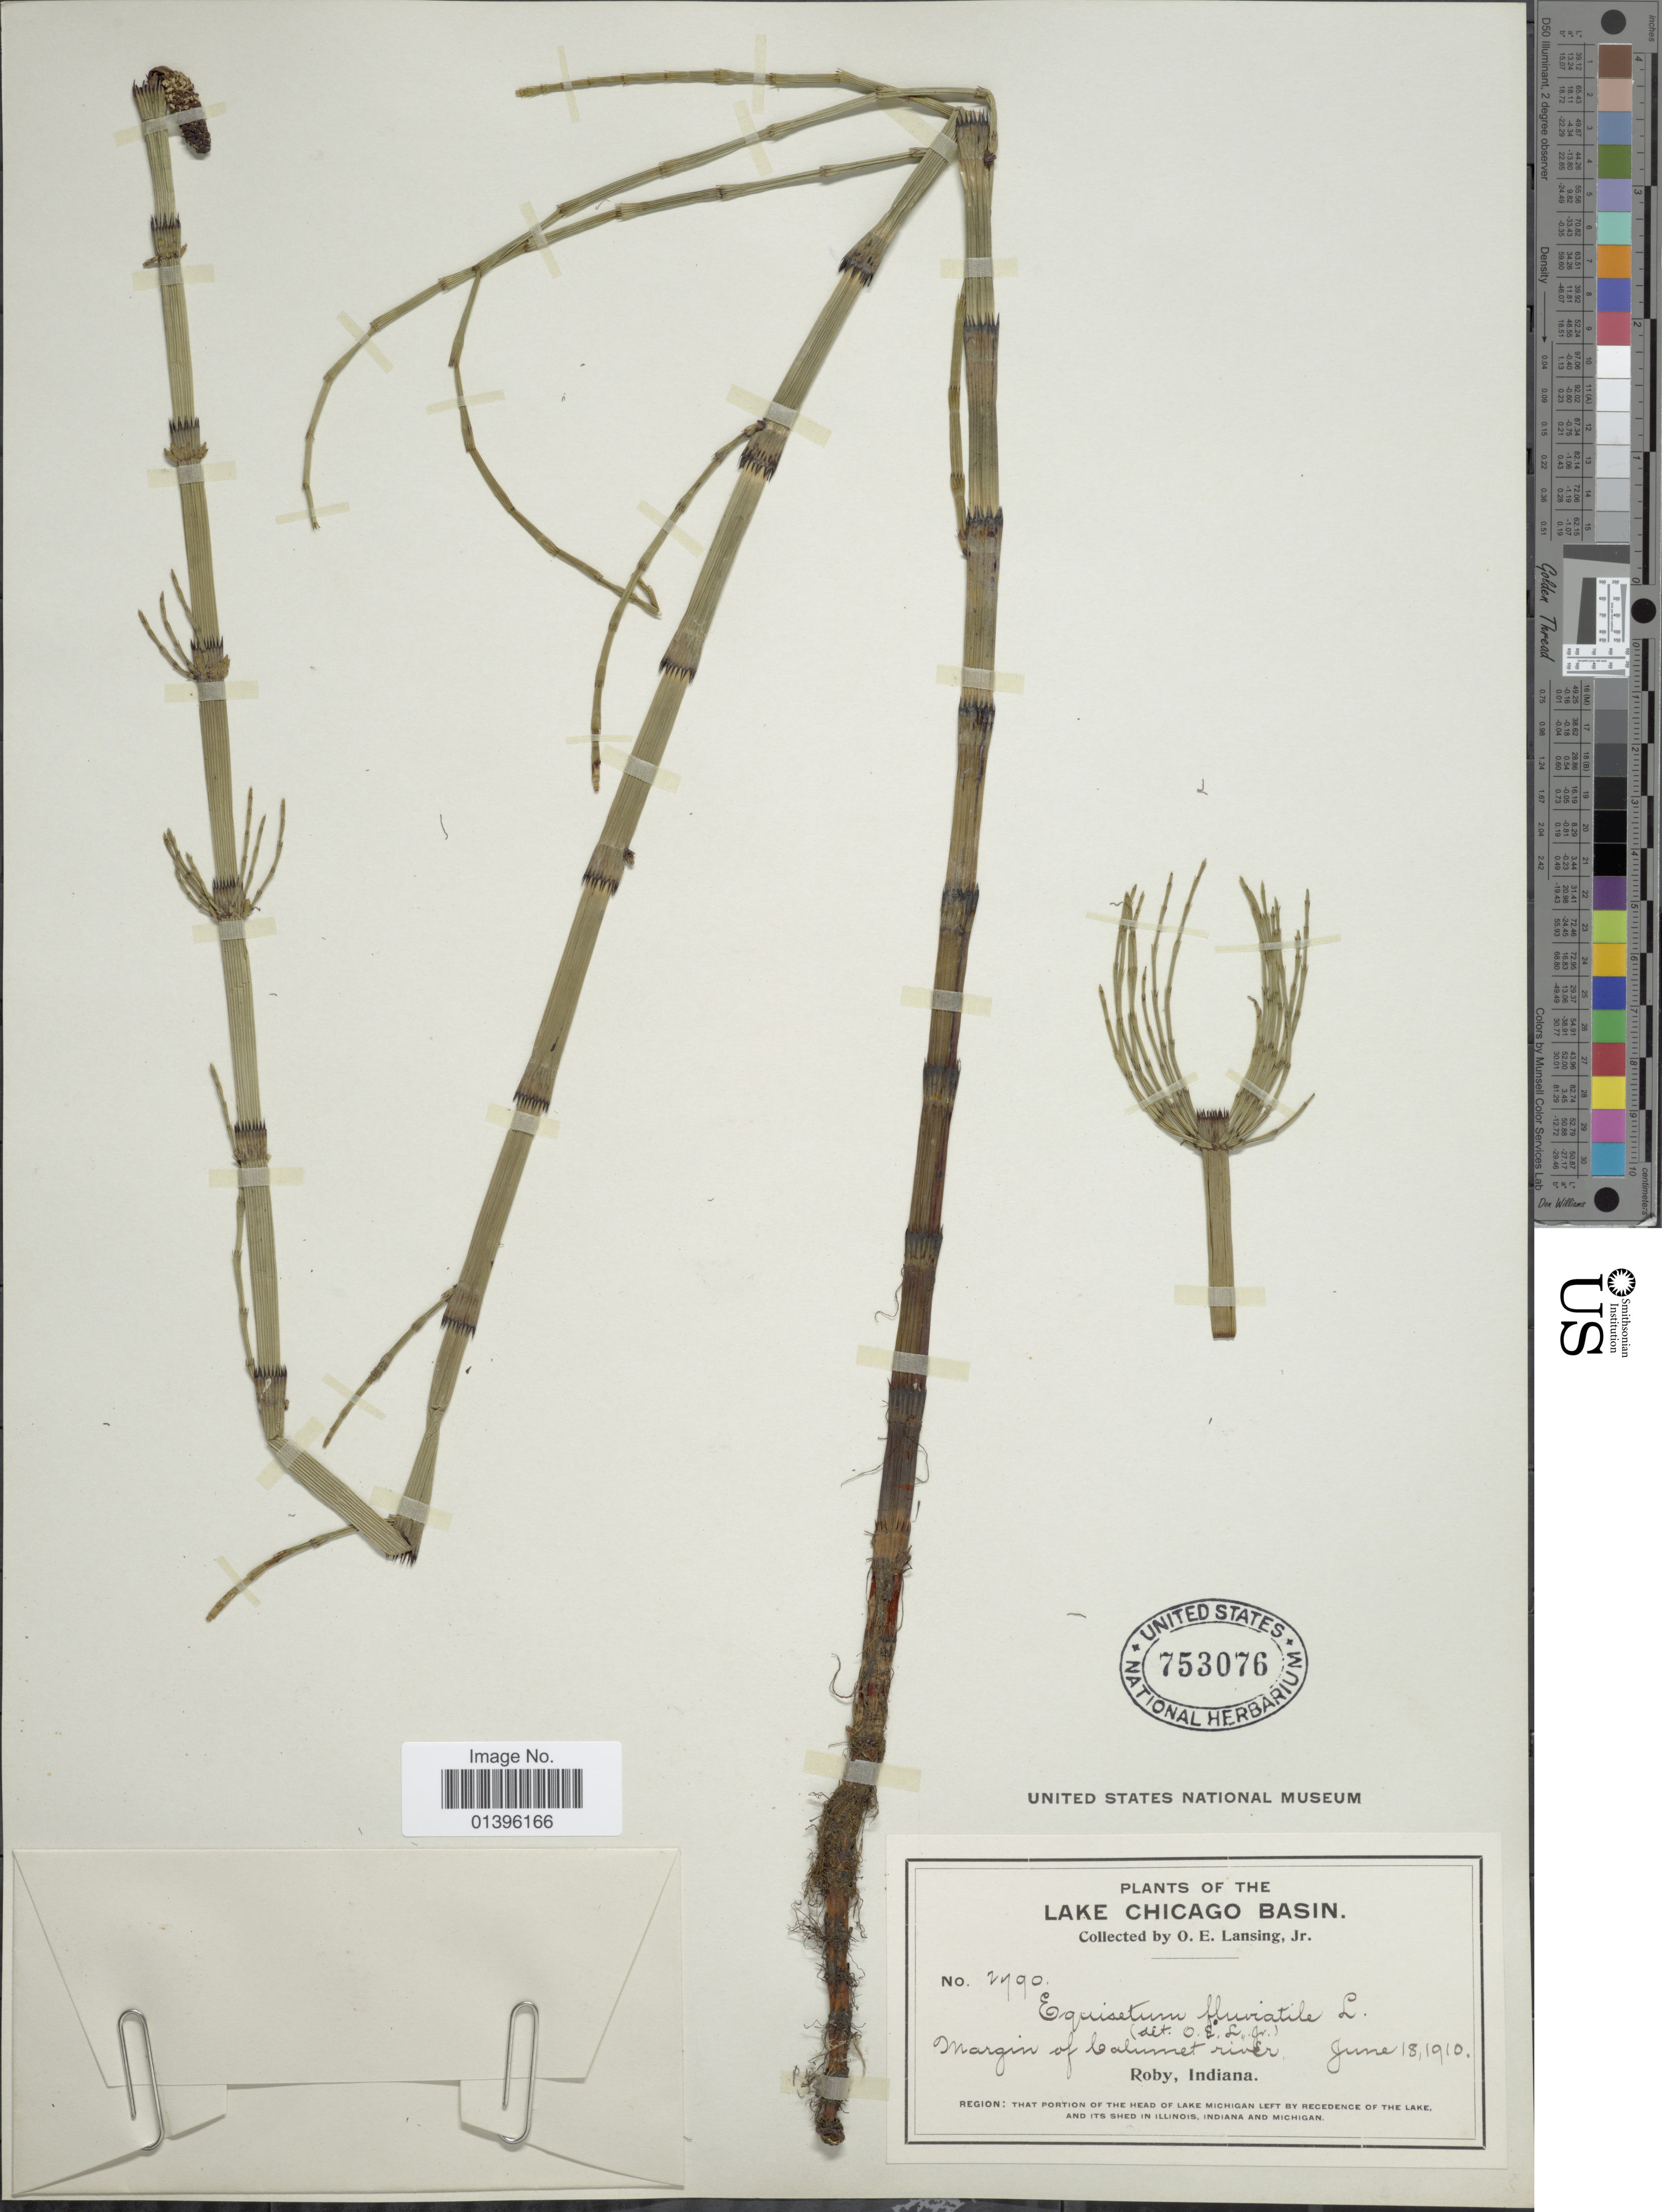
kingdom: Plantae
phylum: Tracheophyta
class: Polypodiopsida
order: Equisetales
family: Equisetaceae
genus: Equisetum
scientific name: Equisetum fluviatile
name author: L.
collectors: O. Lansing Jr.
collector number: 2790*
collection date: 1910-06-18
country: United States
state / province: Indiana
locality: Lake Chicago Basin. Margin of Calumet river, Roby. Region: that portion of the Head of Lake Michigan left by recedence of the Lake, and its shed in Illinois, Indiana and Michigan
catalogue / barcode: US 753076